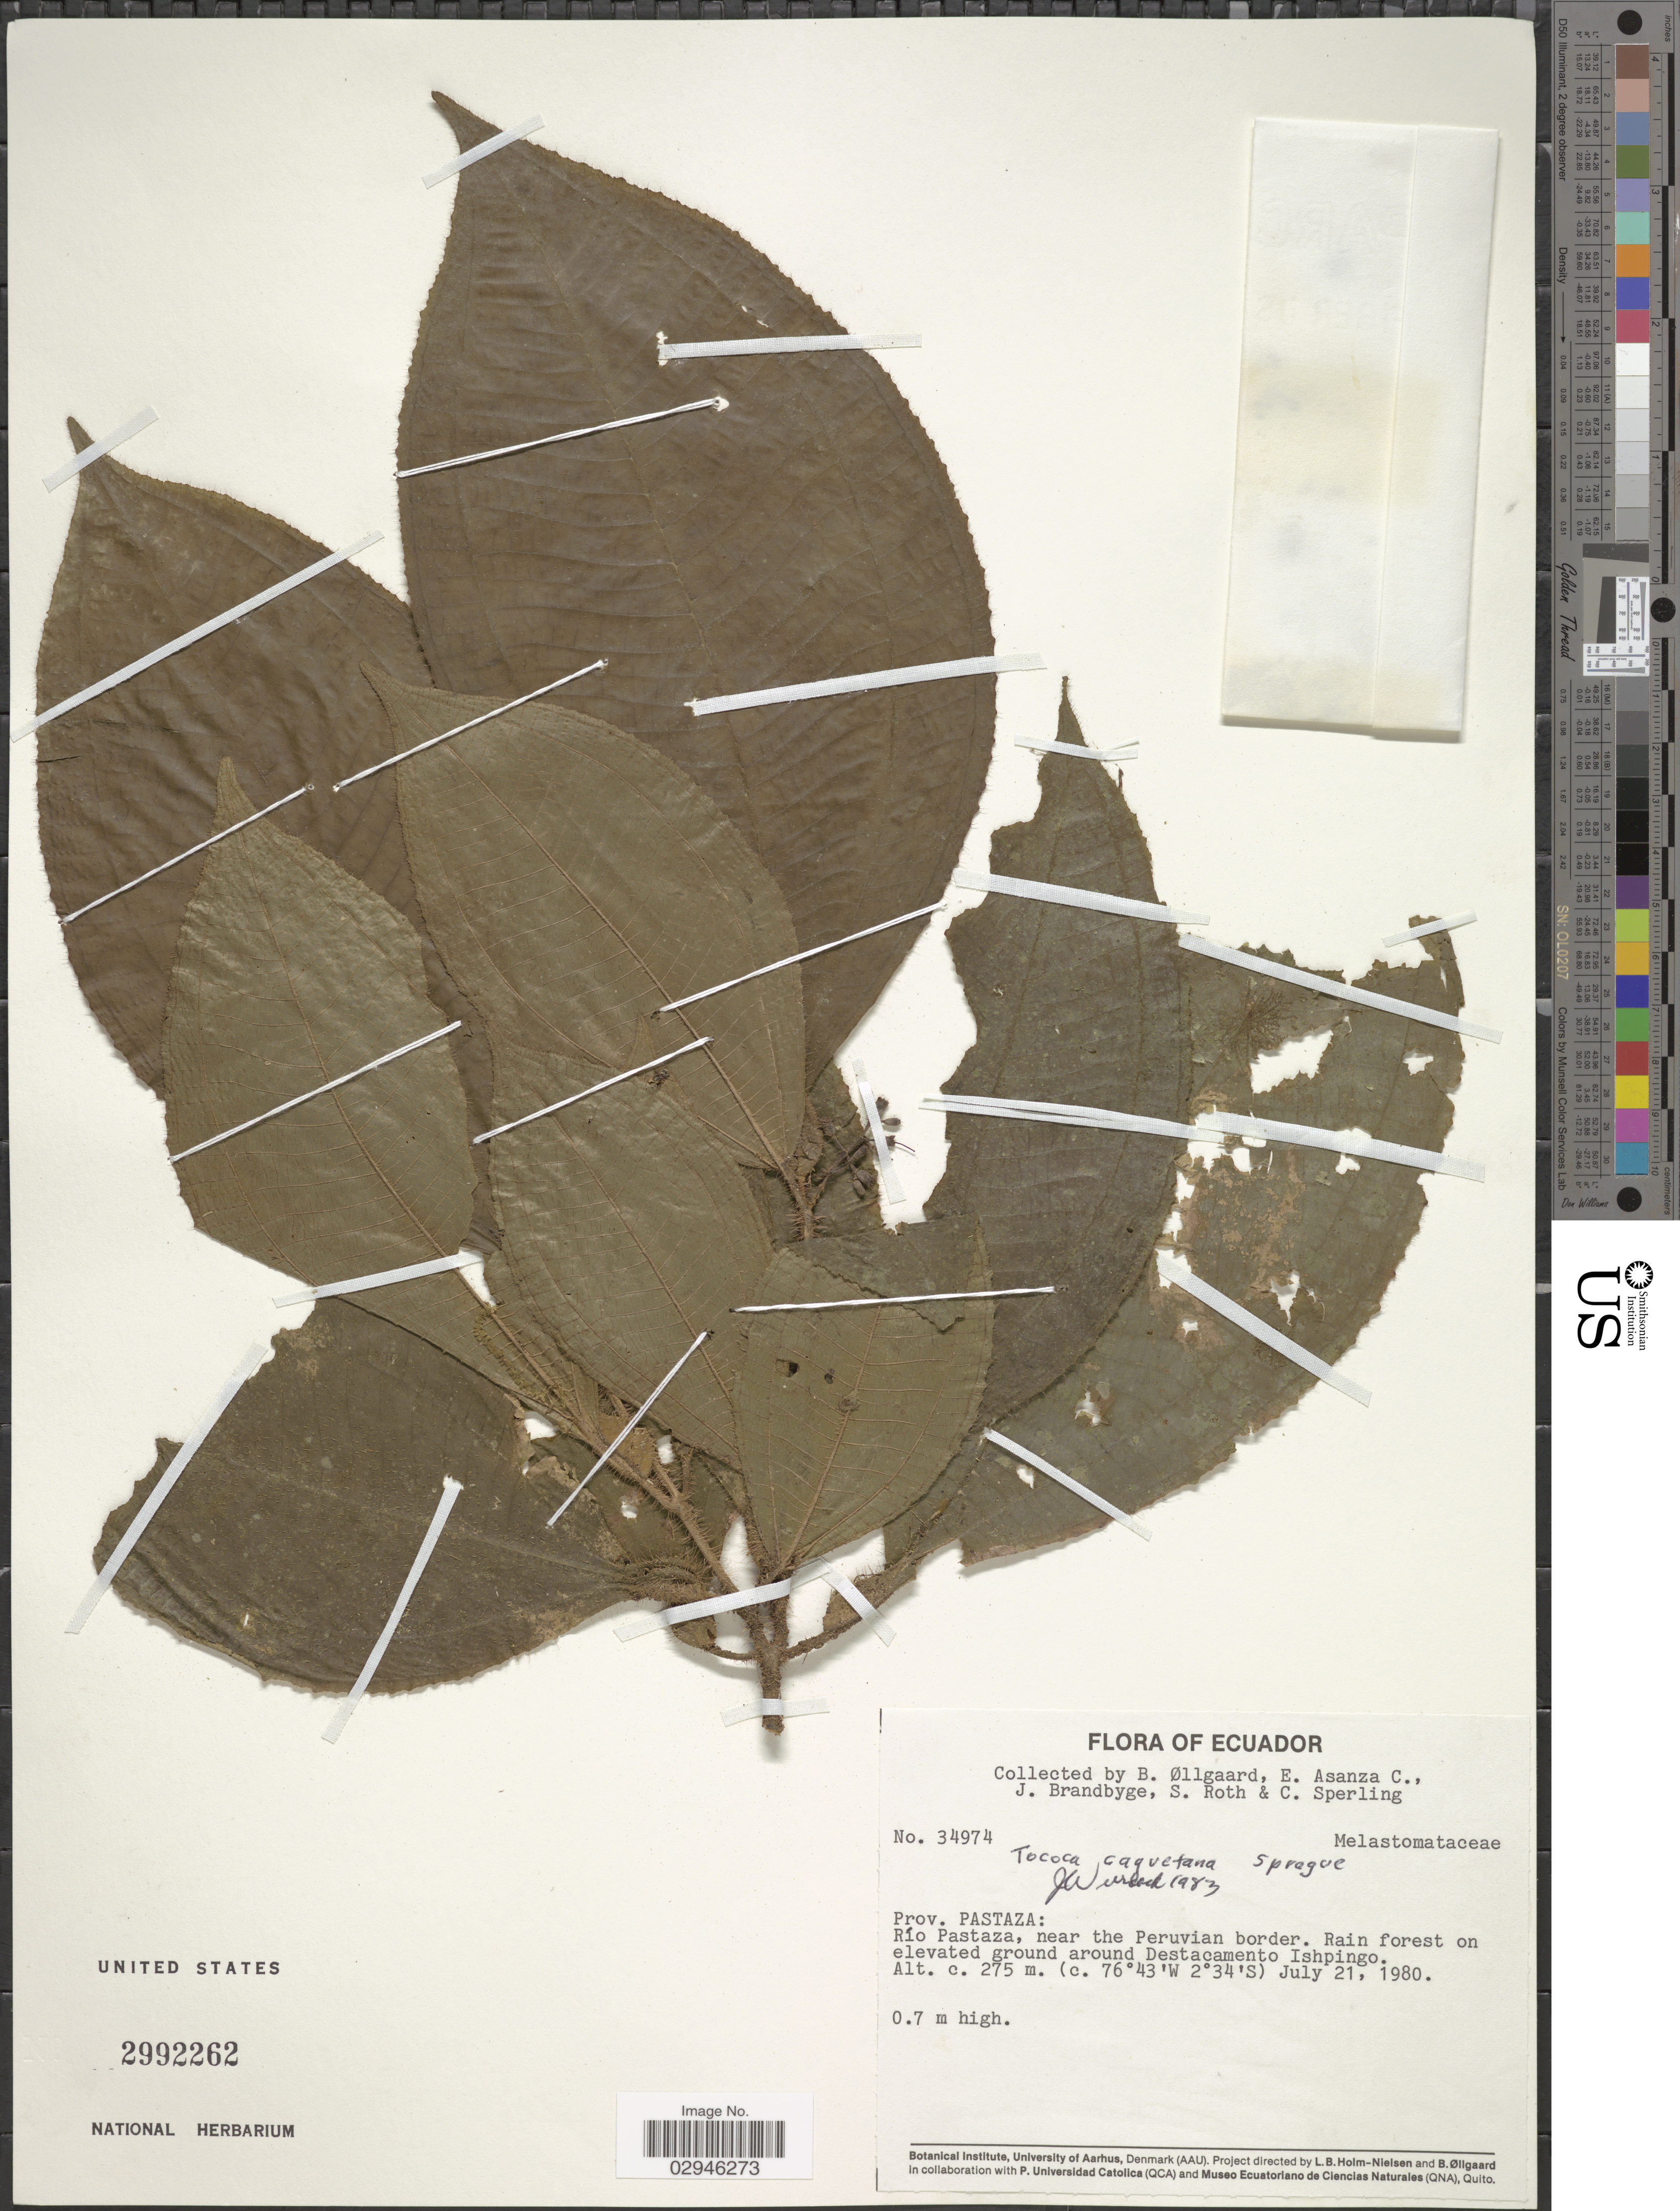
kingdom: Plantae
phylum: Tracheophyta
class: Magnoliopsida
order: Myrtales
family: Melastomataceae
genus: Tococa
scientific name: Tococa caquetana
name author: Sprague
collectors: B. Øllgaard, E. Asanza C., J. Brandbyge, S. Roth & C. Sperling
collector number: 34974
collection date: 1980-07-21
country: Ecuador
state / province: Pastaza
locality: Río Pastaza, near the Peruvian border. Rain forest on elevated ground around Destacamento Ishpingo.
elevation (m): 275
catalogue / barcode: US 2992262